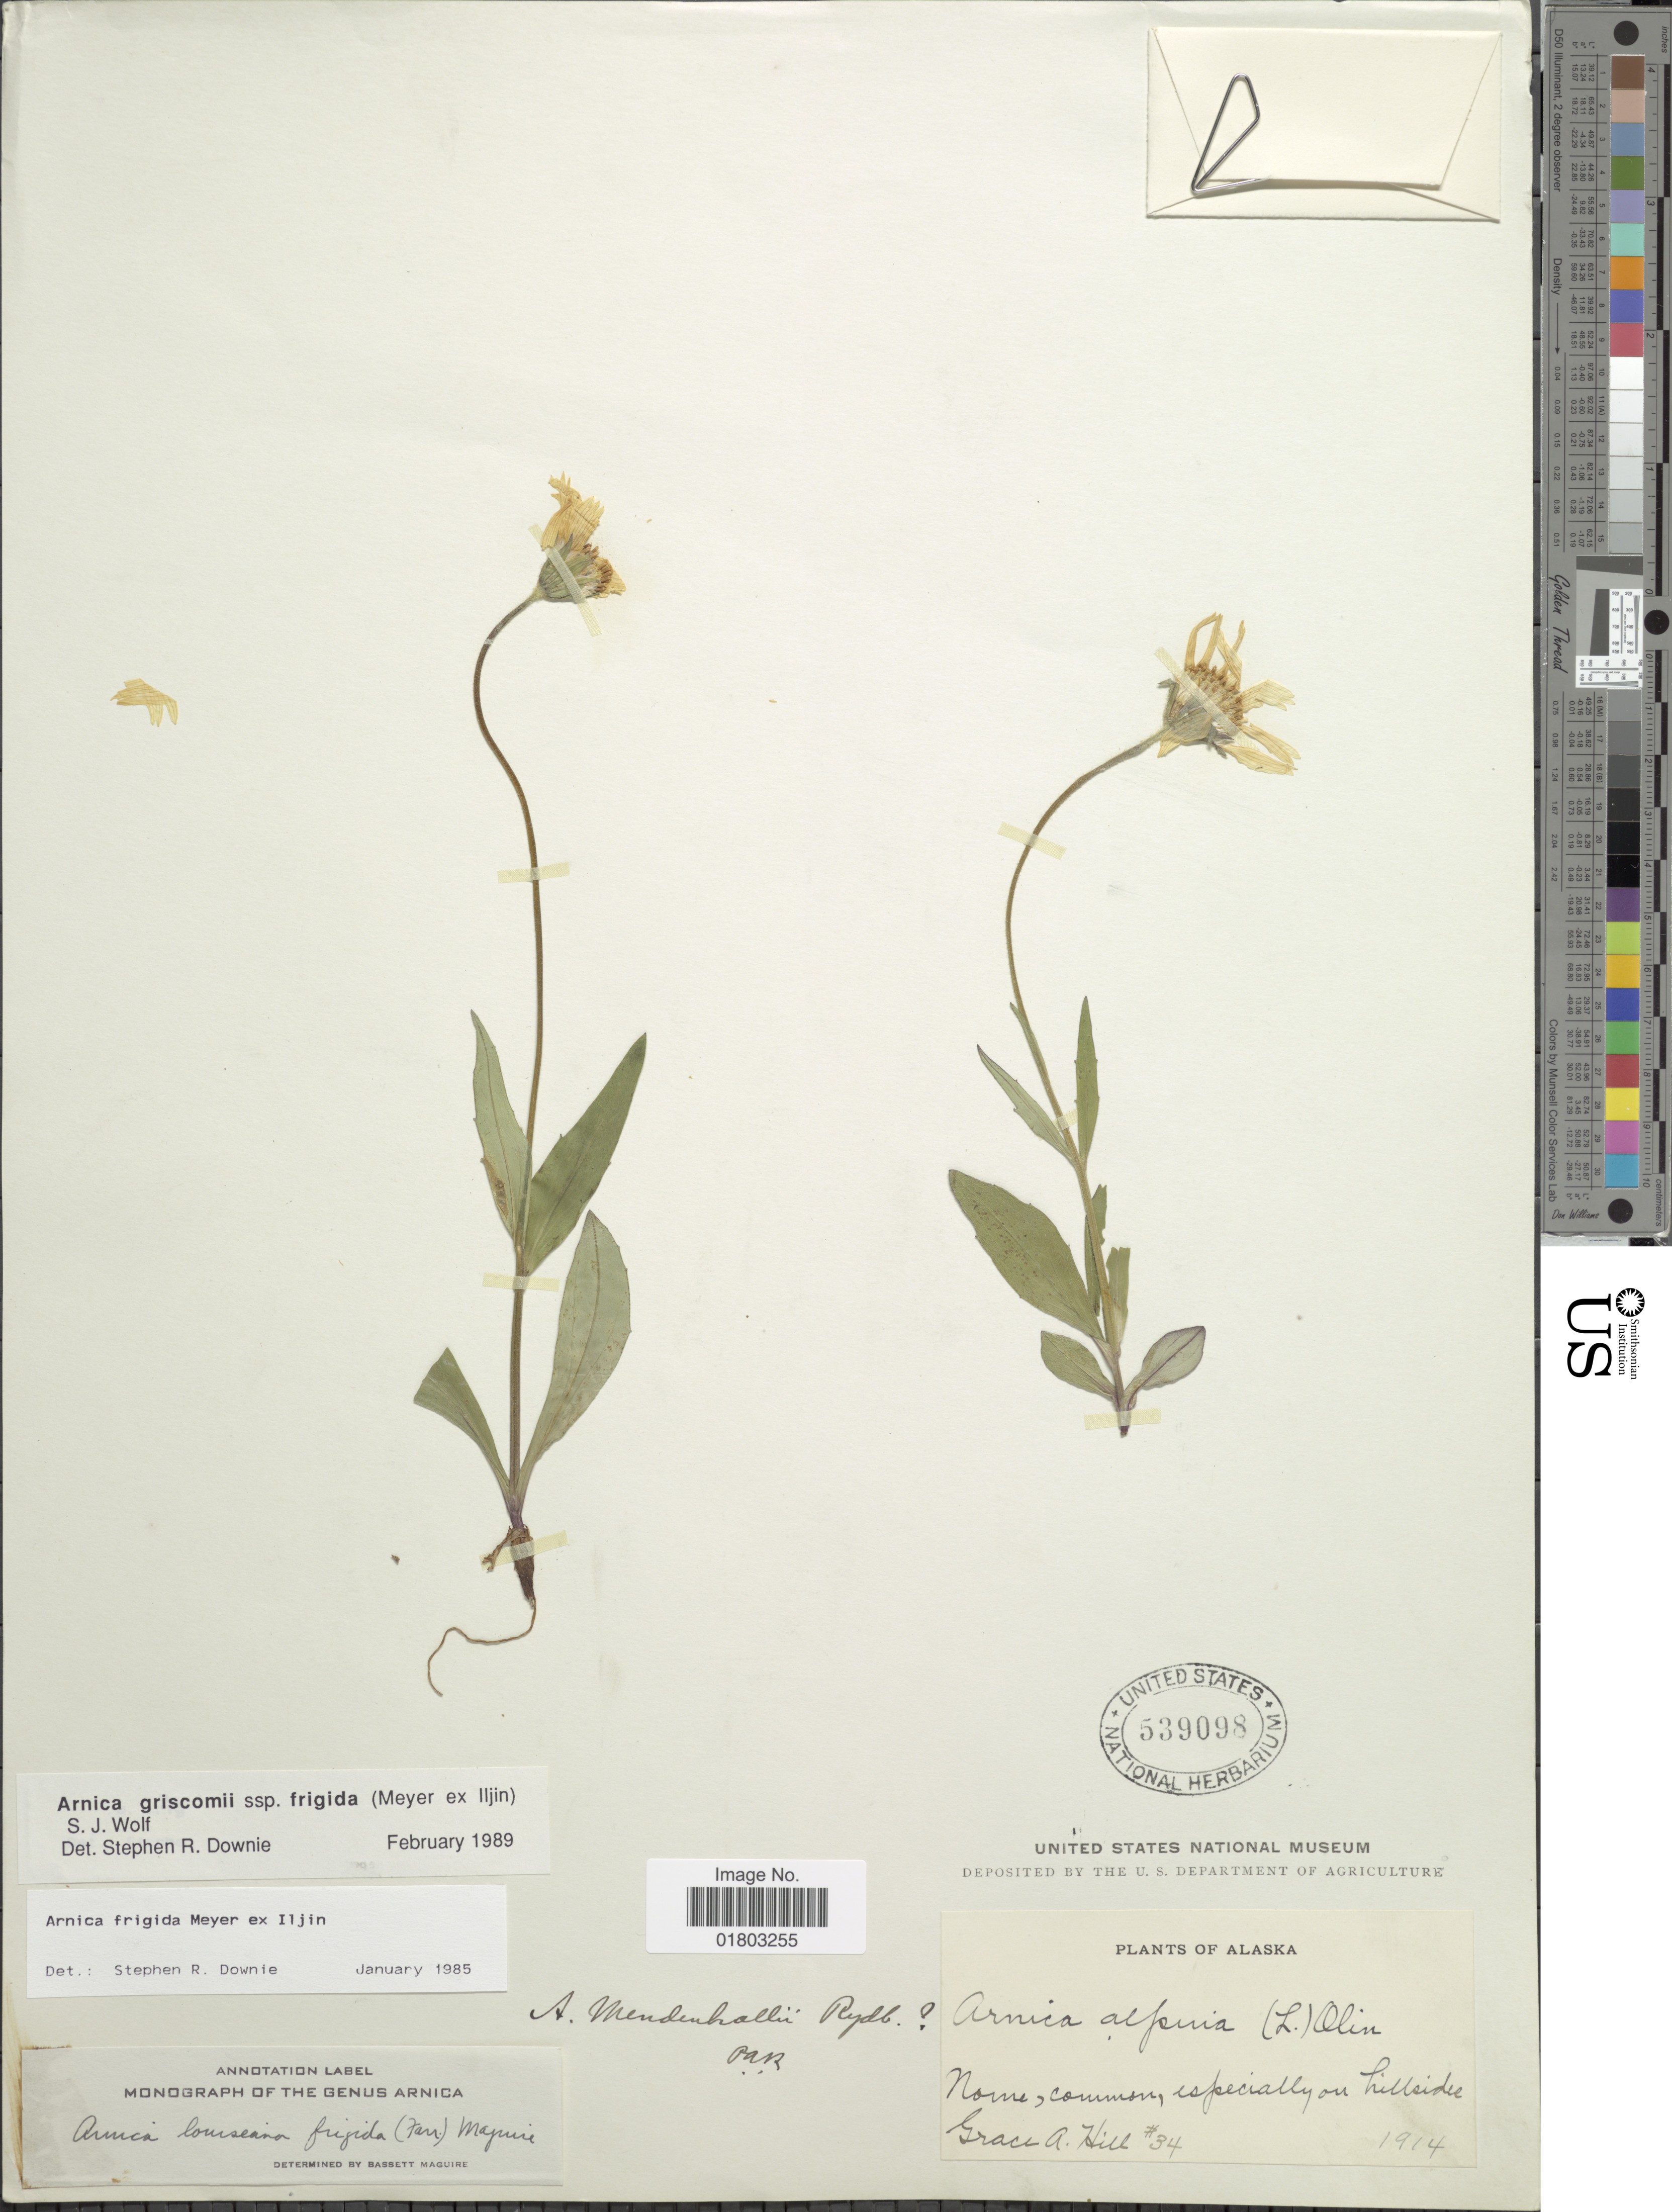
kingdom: Plantae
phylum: Tracheophyta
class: Magnoliopsida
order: Asterales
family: Asteraceae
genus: Arnica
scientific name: Arnica griscomii subsp. frigida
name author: (C.A. Mey. ex Iljin) S.J. Wolf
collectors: G. A. Hill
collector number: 34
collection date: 1914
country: United States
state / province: Alaska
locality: Nome, common, especially on hillside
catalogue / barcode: US 539098